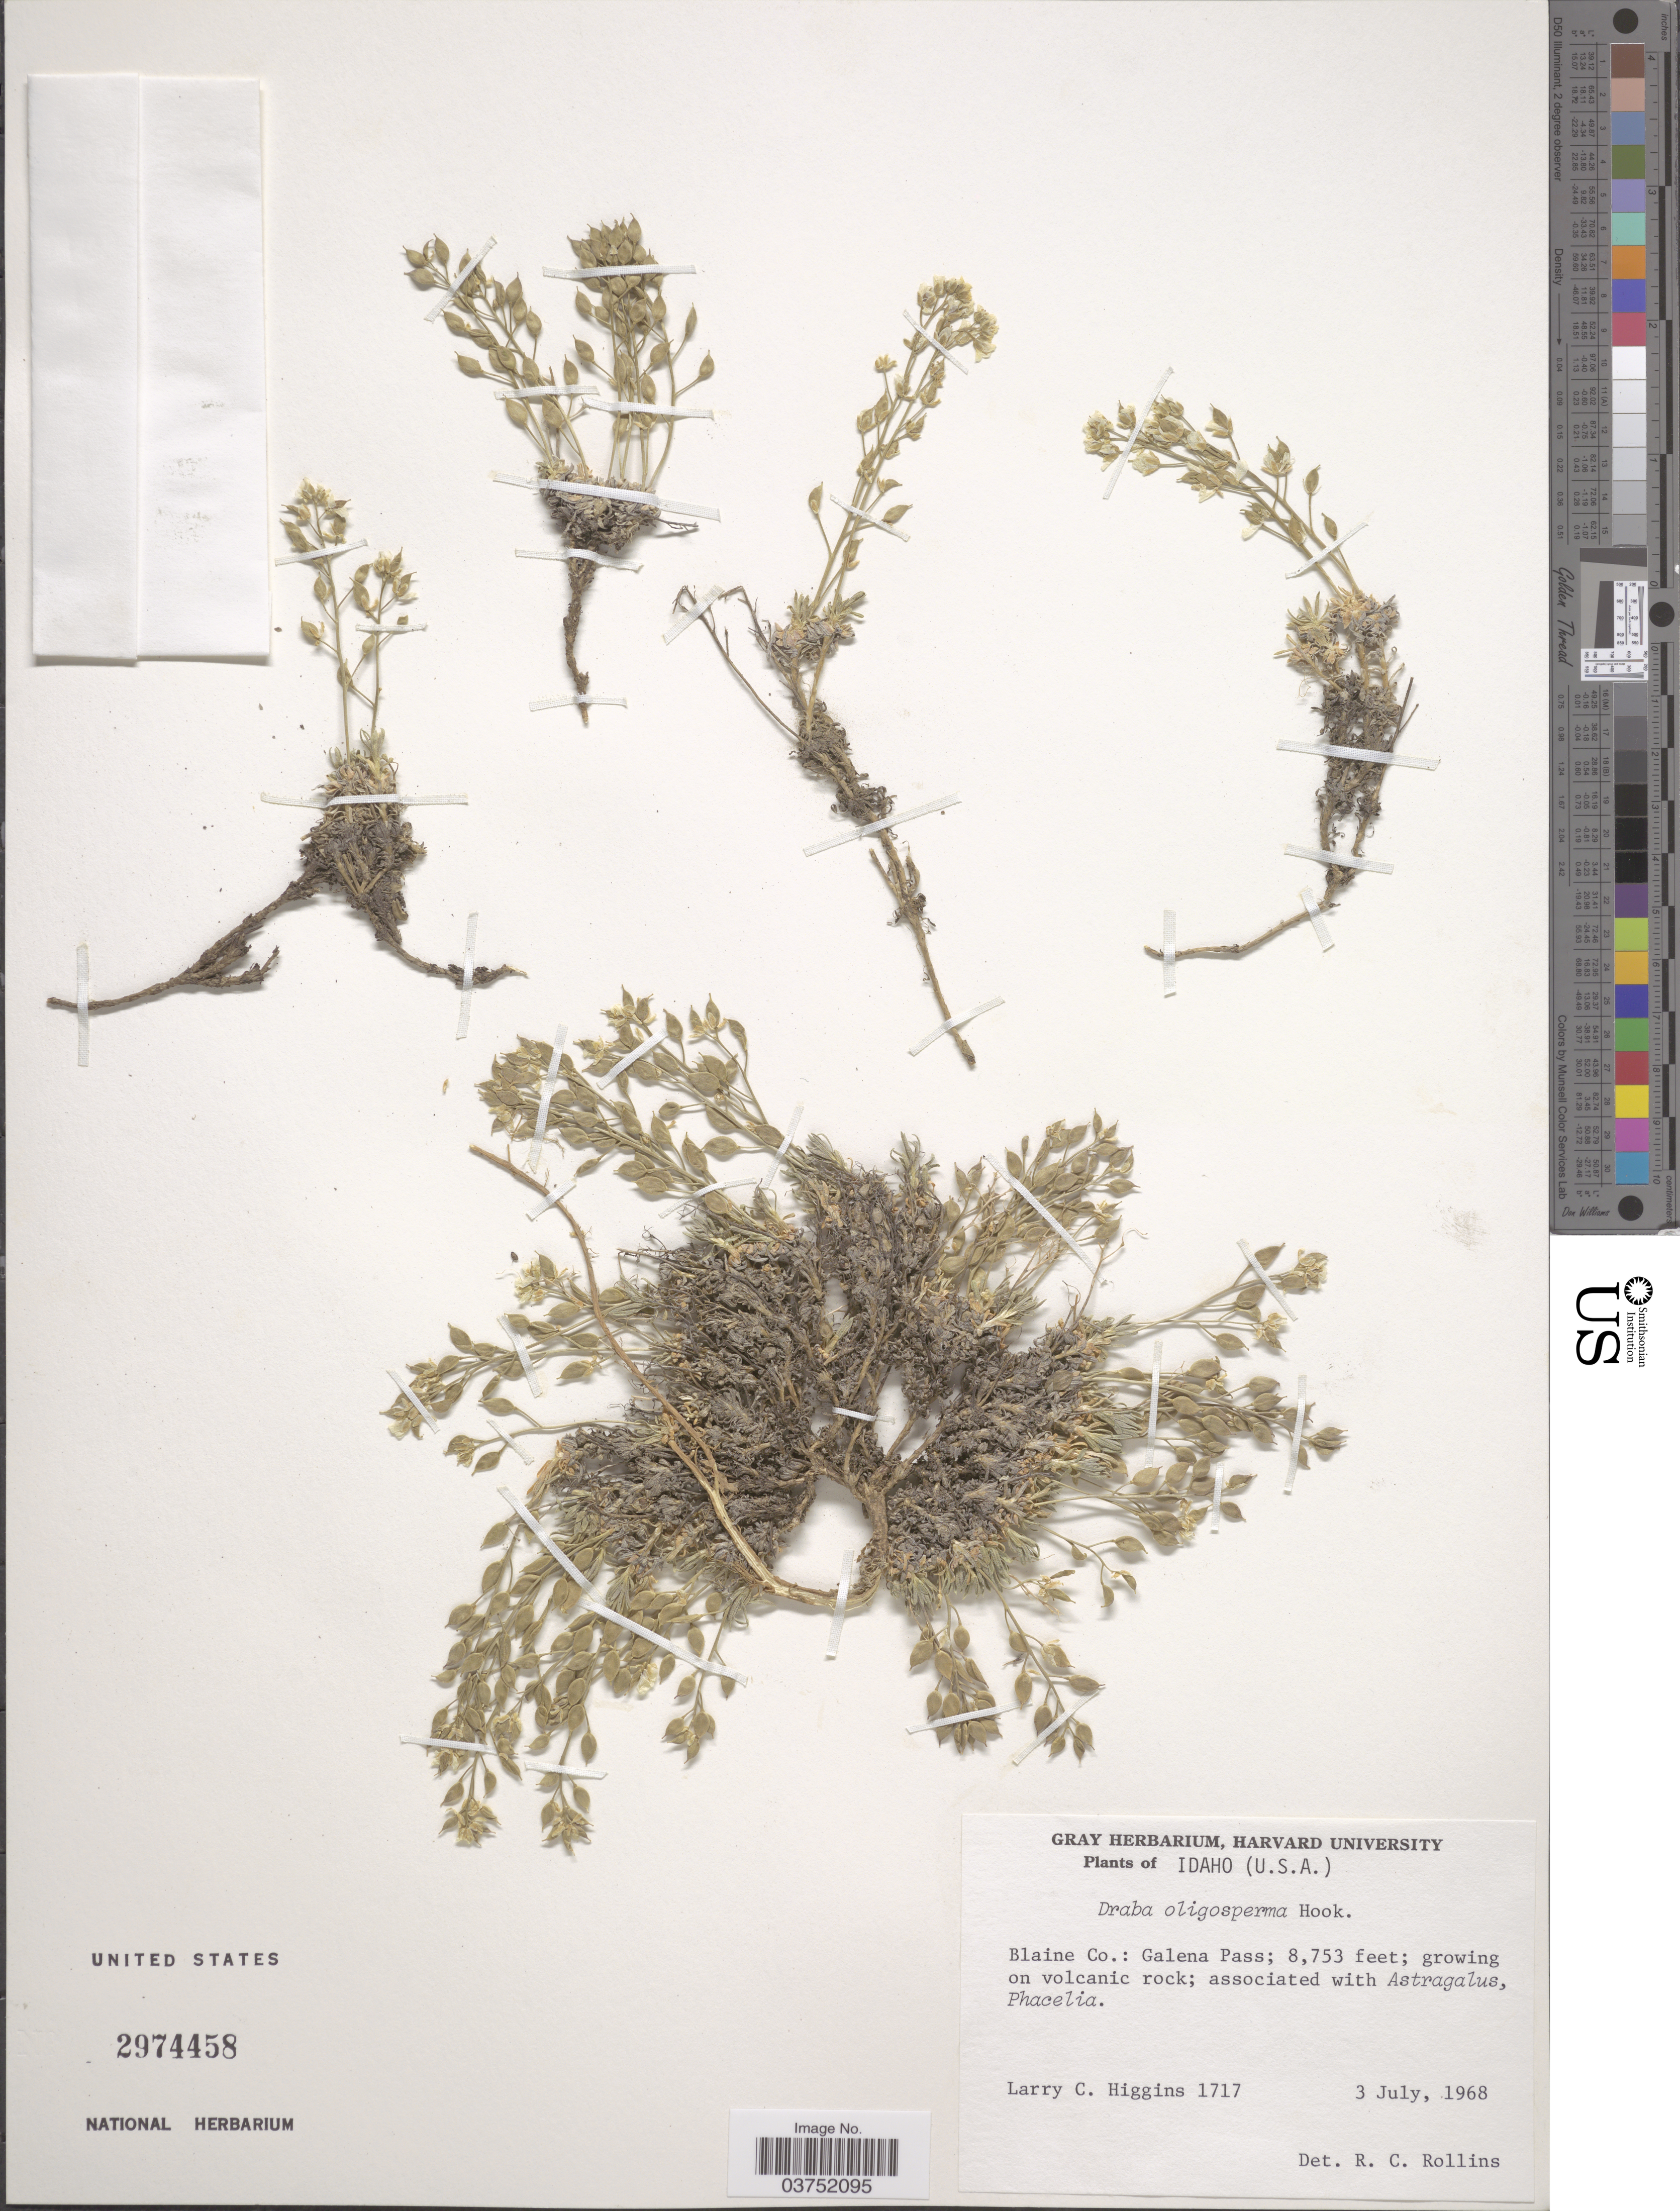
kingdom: Plantae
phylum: Tracheophyta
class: Magnoliopsida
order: Brassicales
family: Brassicaceae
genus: Draba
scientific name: Draba oligosperma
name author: Hook.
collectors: L. Higgins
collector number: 1717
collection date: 1968-07-03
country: United States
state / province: Idaho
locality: Blaine Co.: Galena Pass.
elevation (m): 2668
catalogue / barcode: US 2974458